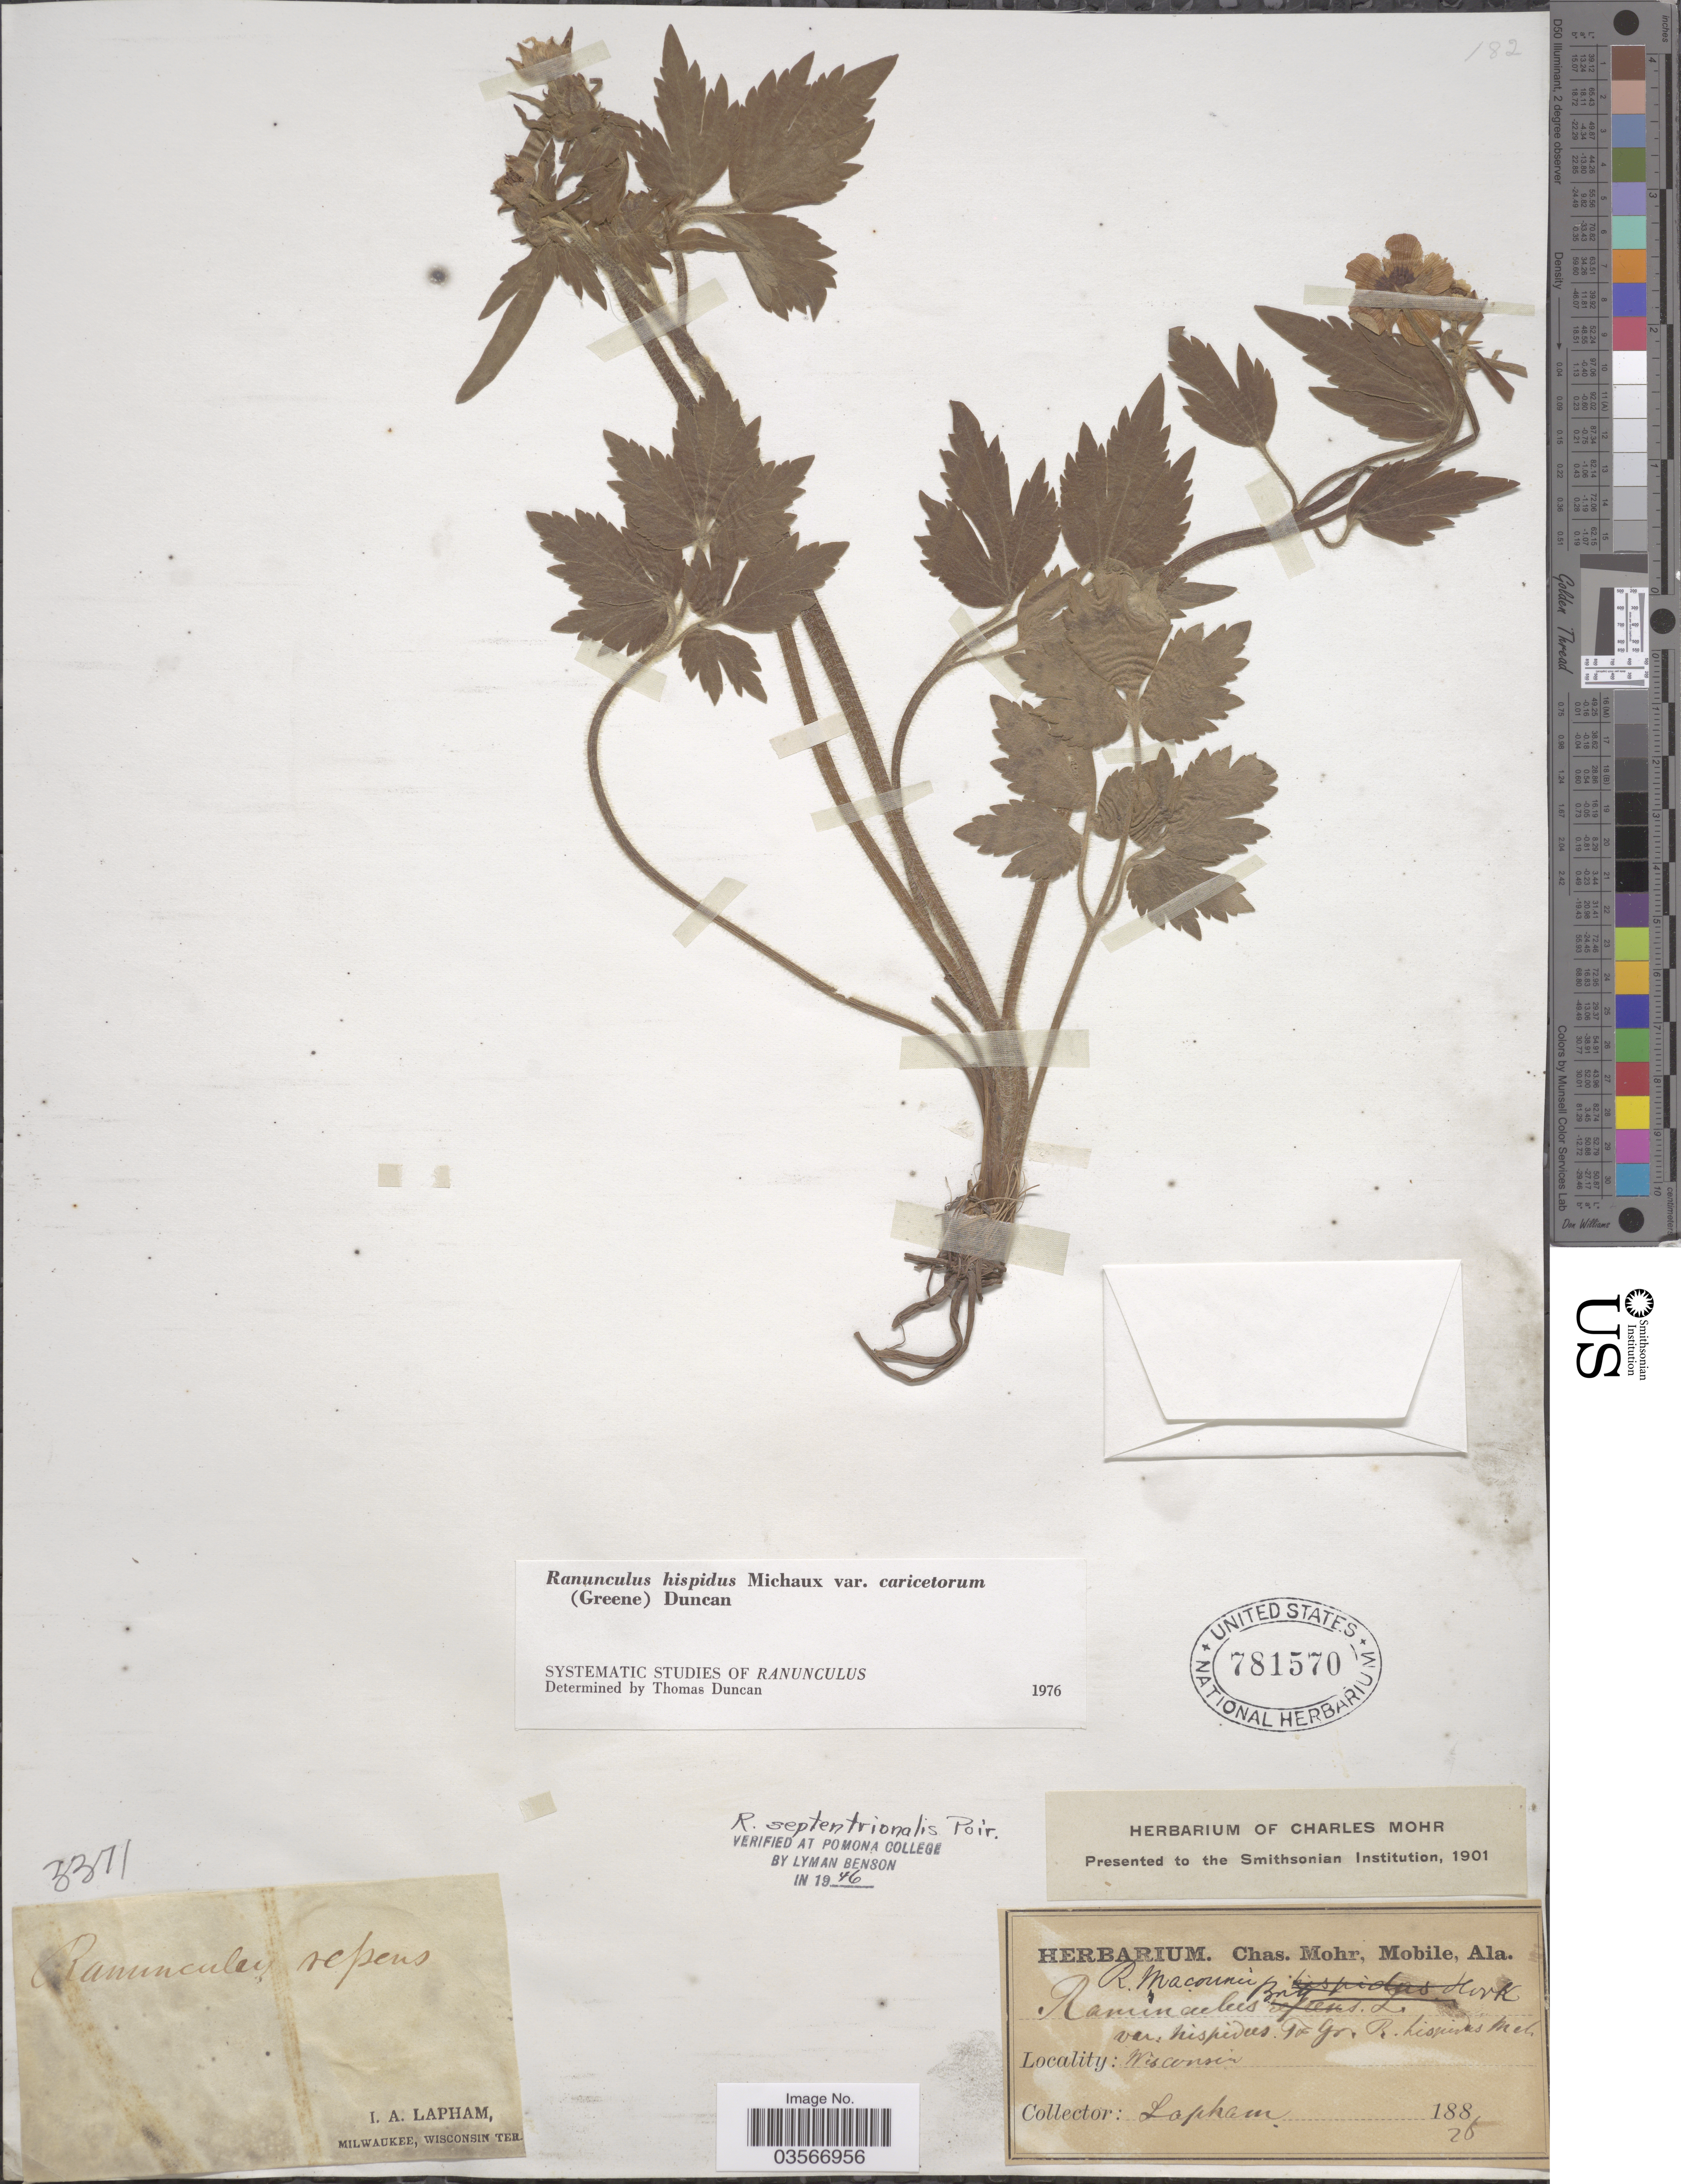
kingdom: Plantae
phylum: Tracheophyta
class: Magnoliopsida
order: Ranunculales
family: Ranunculaceae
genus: Ranunculus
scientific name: Ranunculus hispidus var. caricetorum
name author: Michx.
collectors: I. Lapham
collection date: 1825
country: United States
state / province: Wisconsin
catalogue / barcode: US 781570